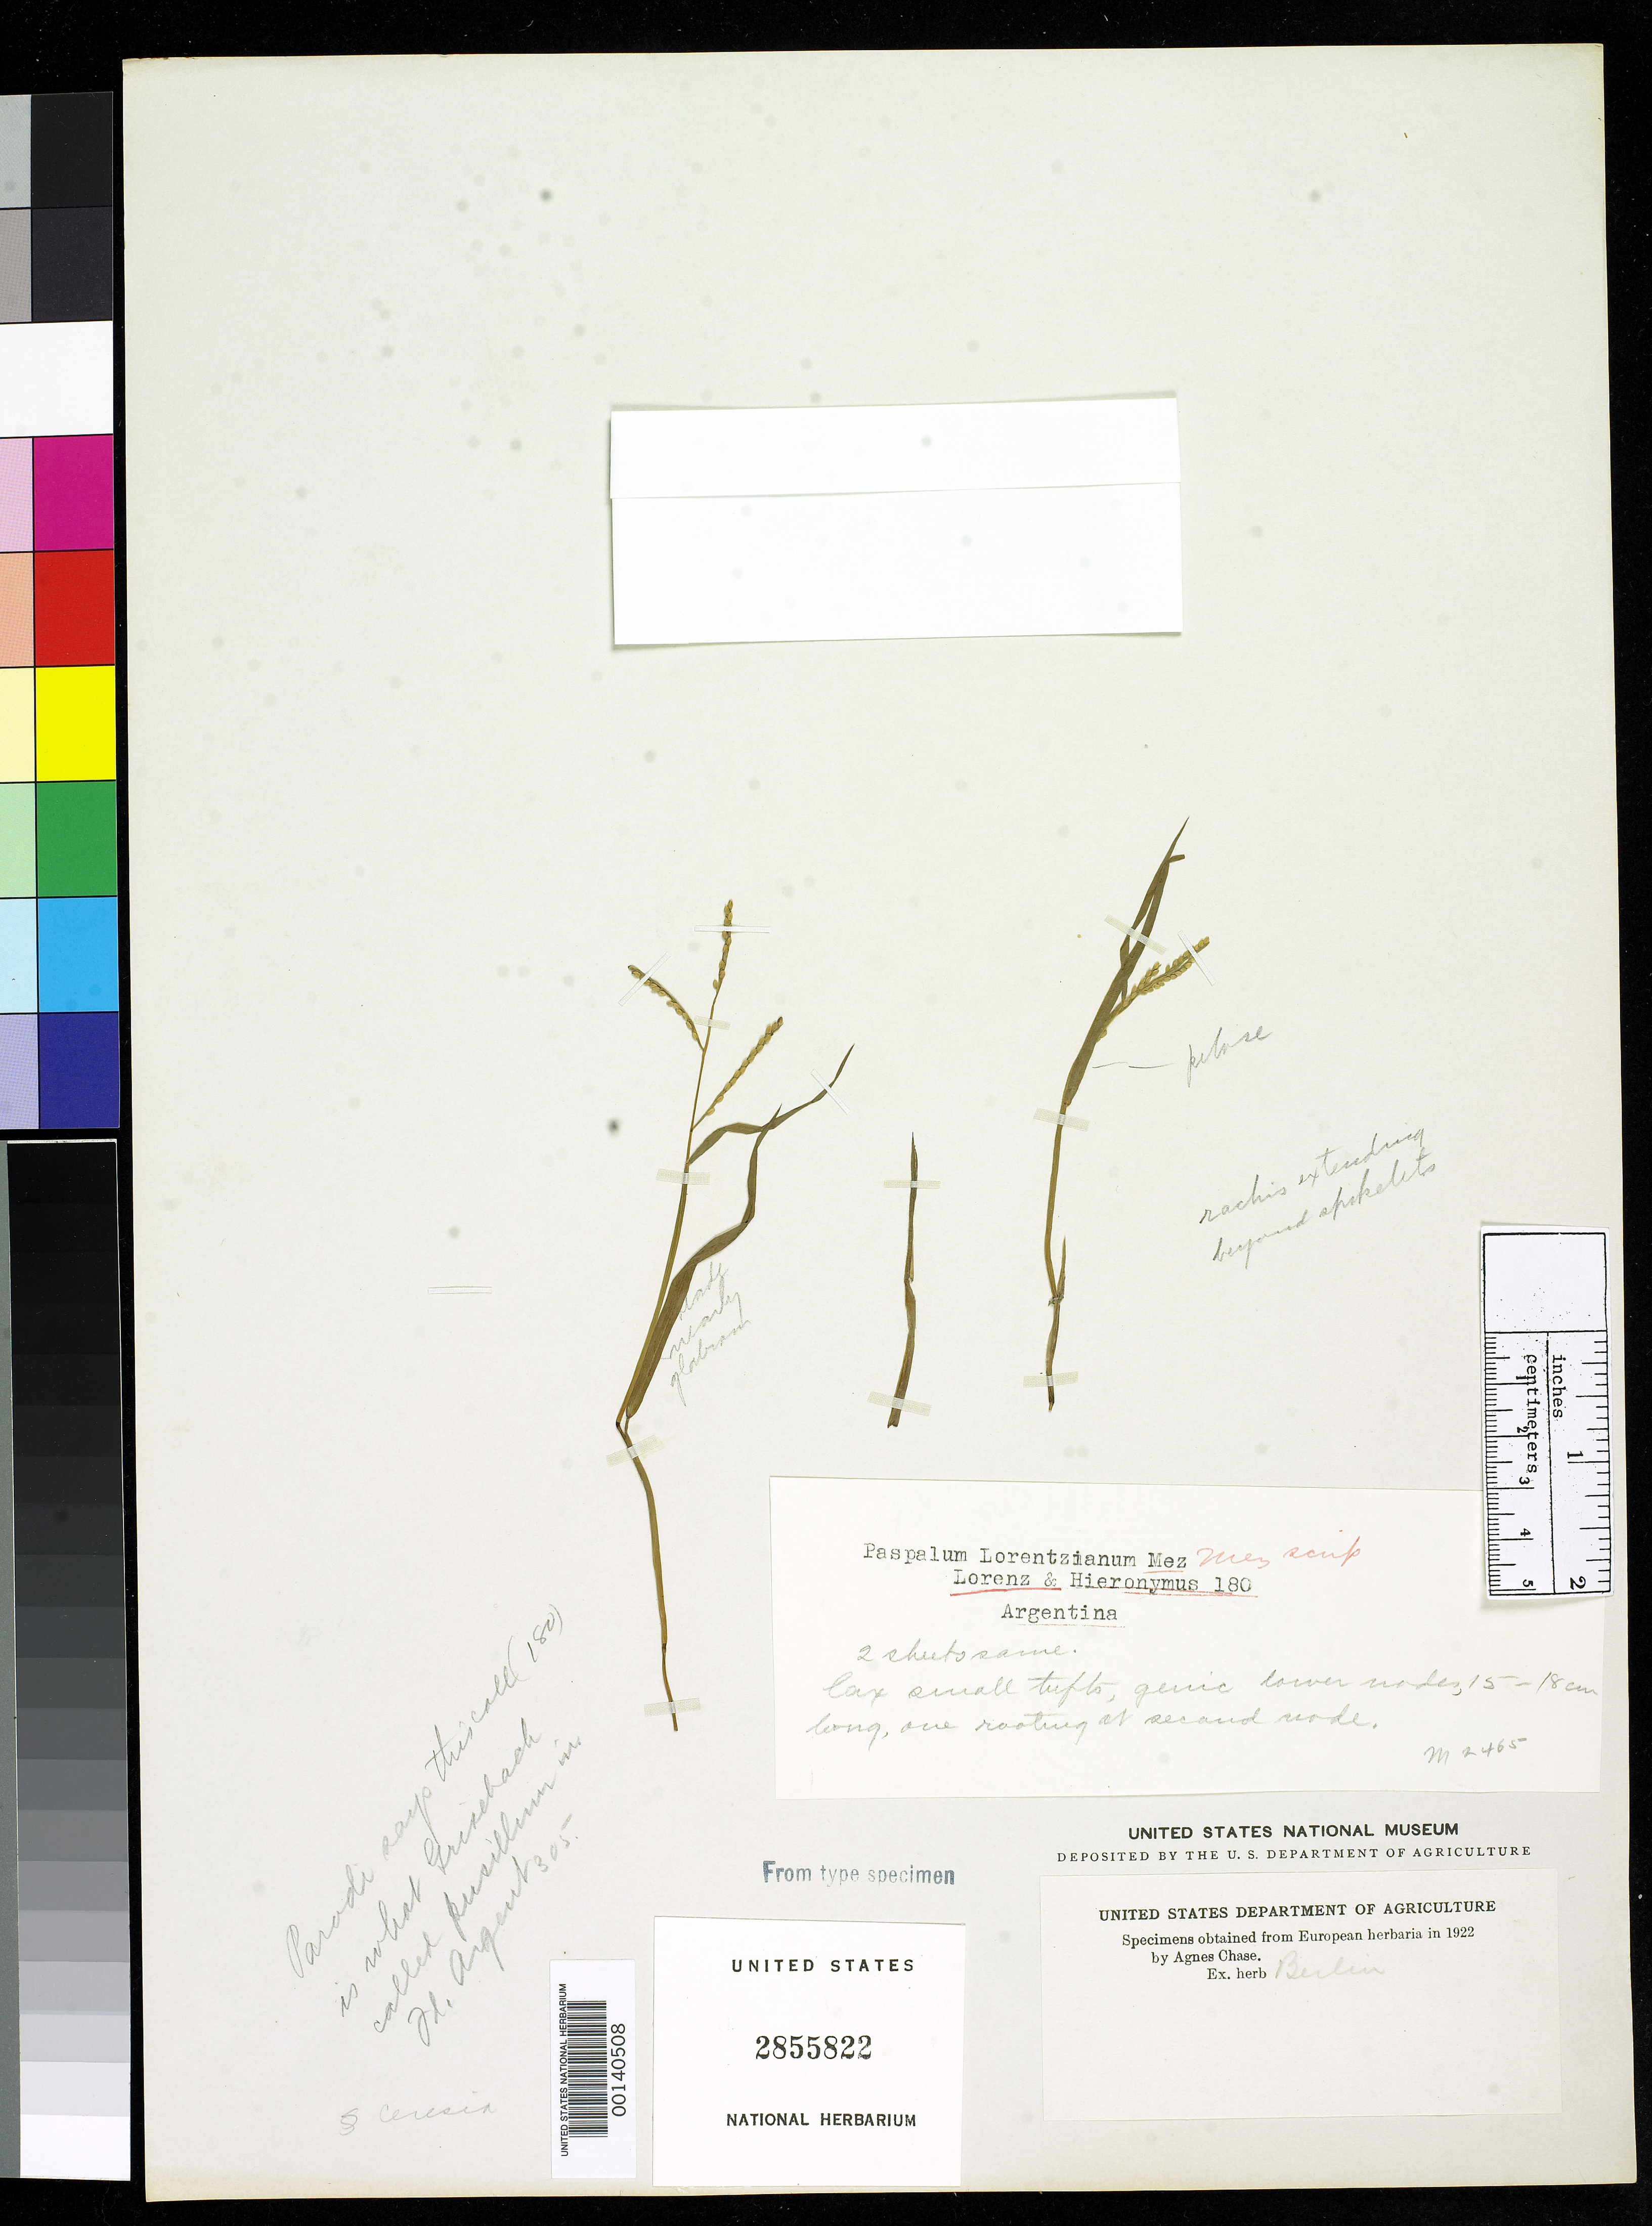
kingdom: Plantae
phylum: Tracheophyta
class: Liliopsida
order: Poales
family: Poaceae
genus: Paspalum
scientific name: Paspalum lorentzianum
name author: Mez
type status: Type Fragment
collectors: P. G. Lorentz & G. H. Hieronymus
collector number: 180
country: Argentina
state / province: Salta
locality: Los Potreros.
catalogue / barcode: US 2855822